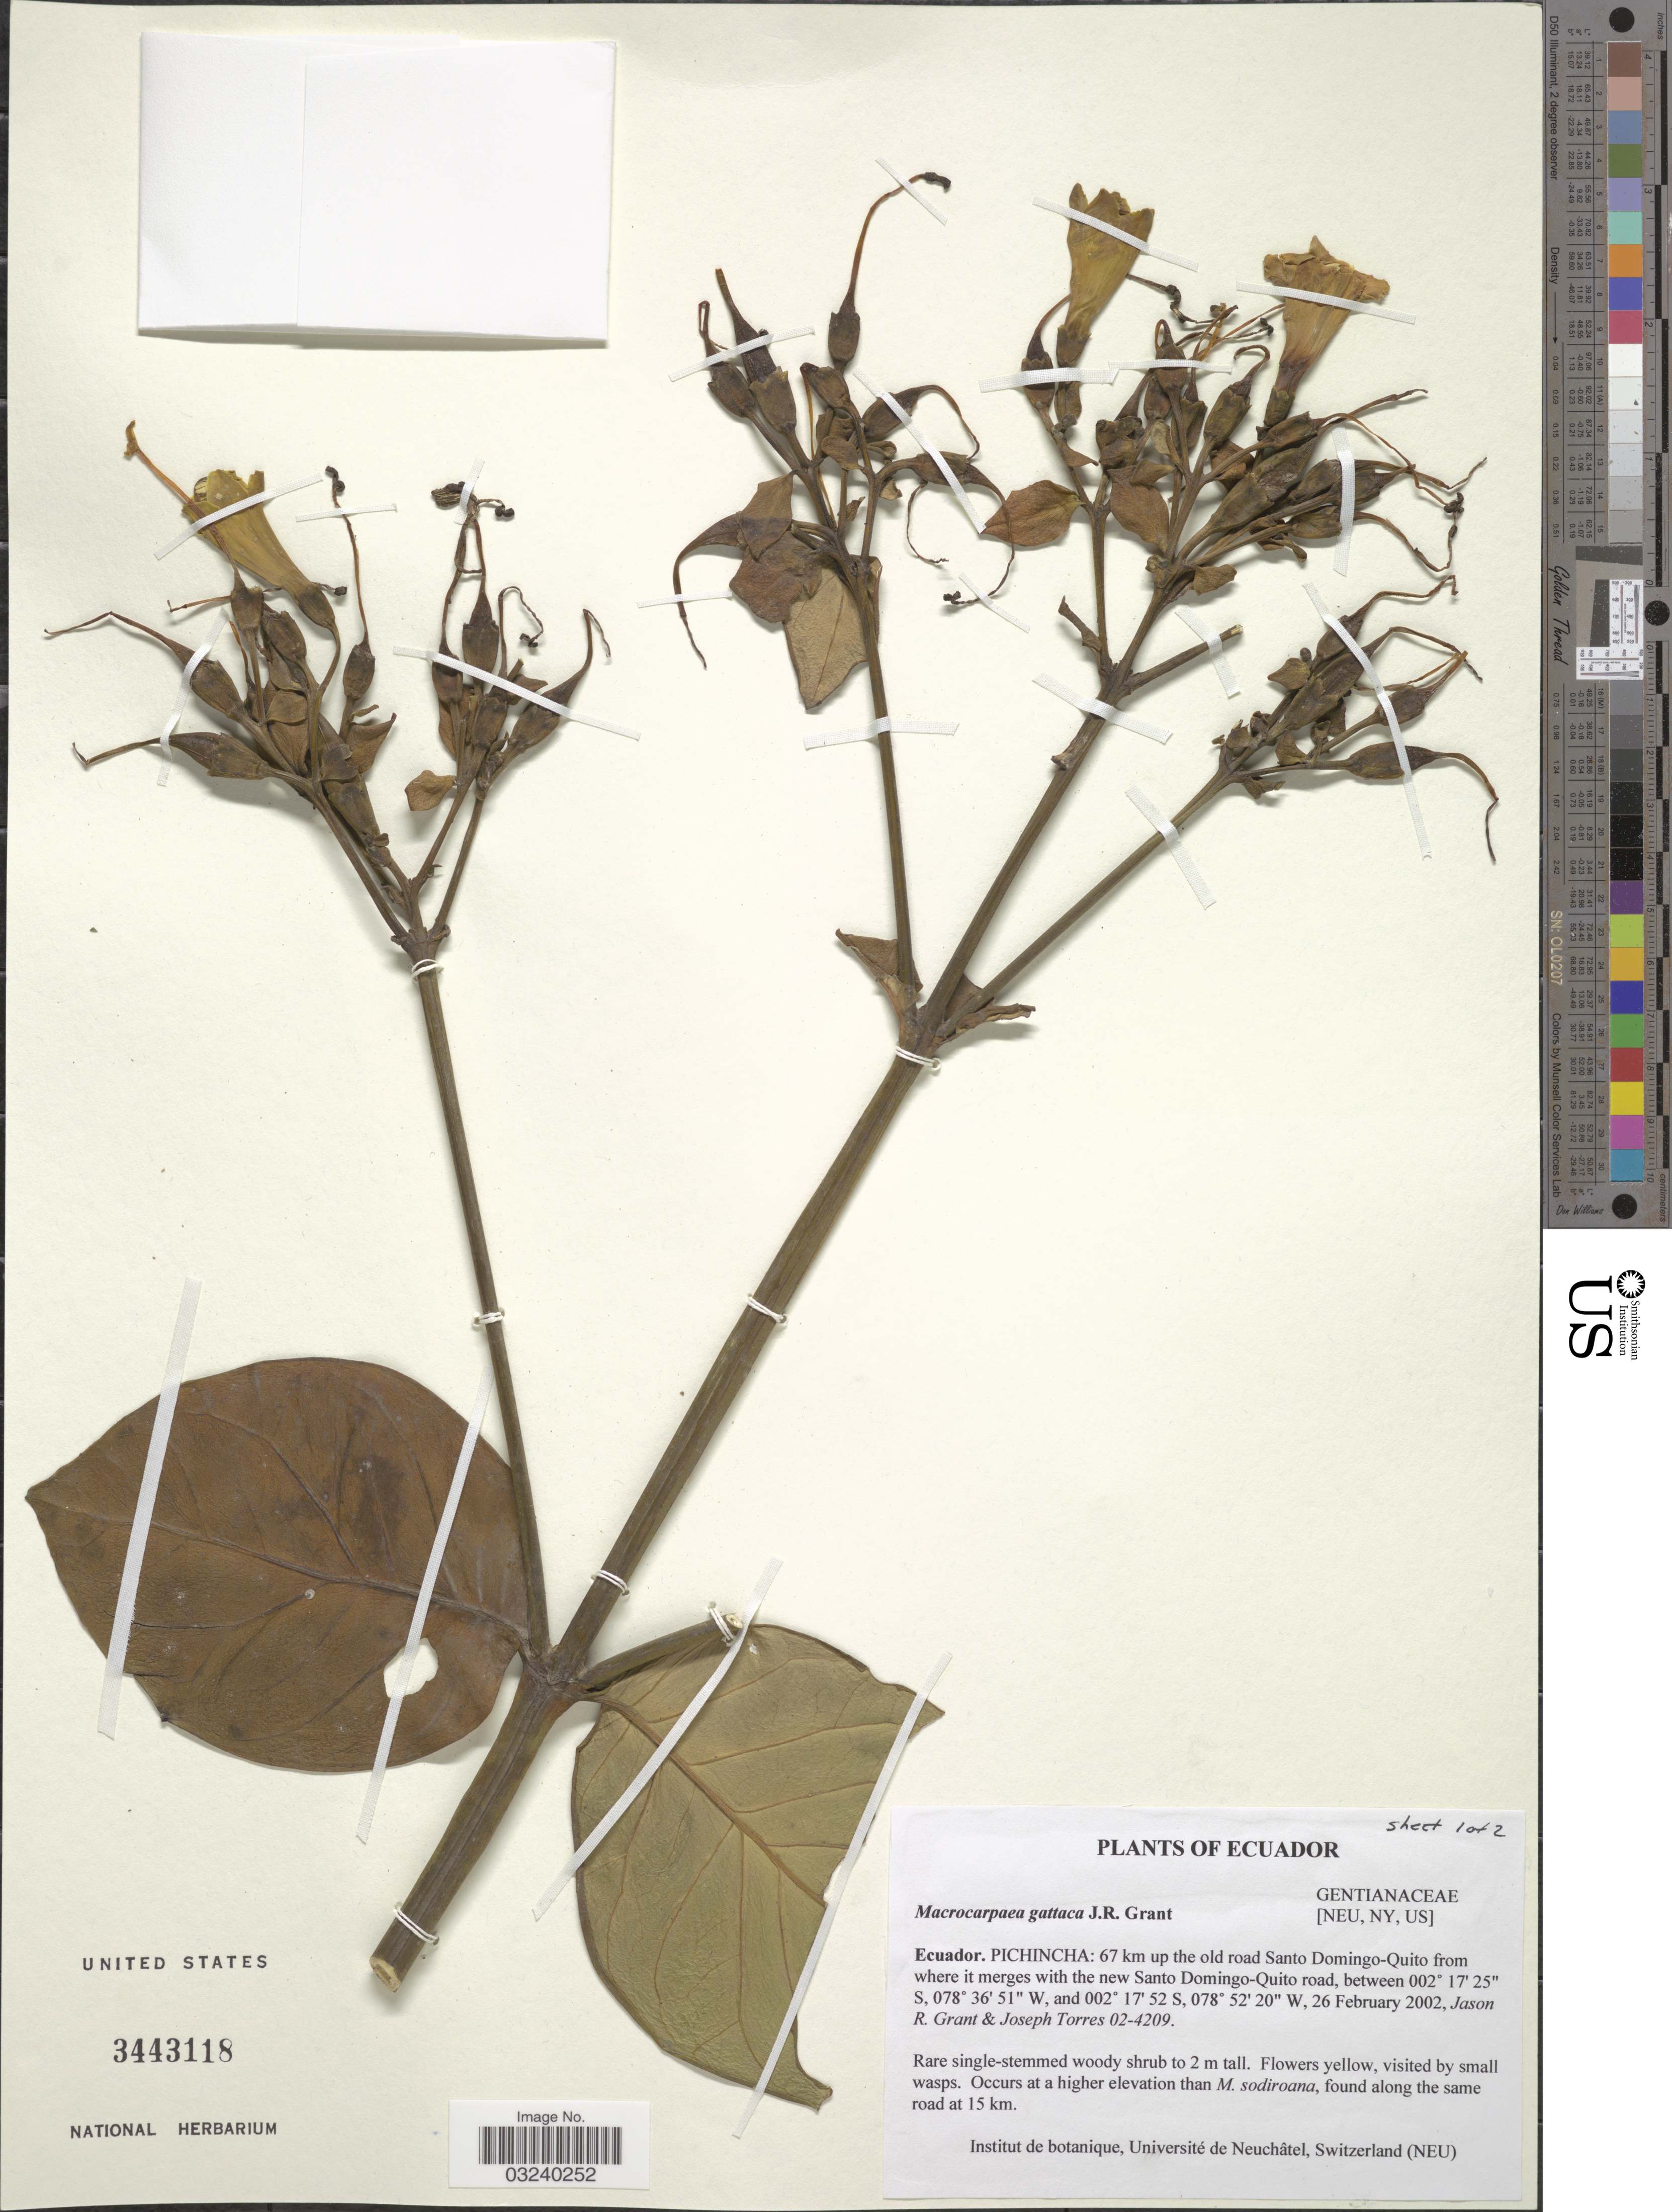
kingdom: Plantae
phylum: Tracheophyta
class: Magnoliopsida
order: Gentianales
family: Gentianaceae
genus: Macrocarpaea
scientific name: Macrocarpaea gattaca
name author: J.R. Grant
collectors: J. R. Grant & J. Torres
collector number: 02-4209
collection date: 2002-02-26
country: Ecuador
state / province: Pichincha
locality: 67 km up the old road Santo-Domingo-Quito from where it merges with the new Santo Domingo-Quito road.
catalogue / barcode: US 3443118